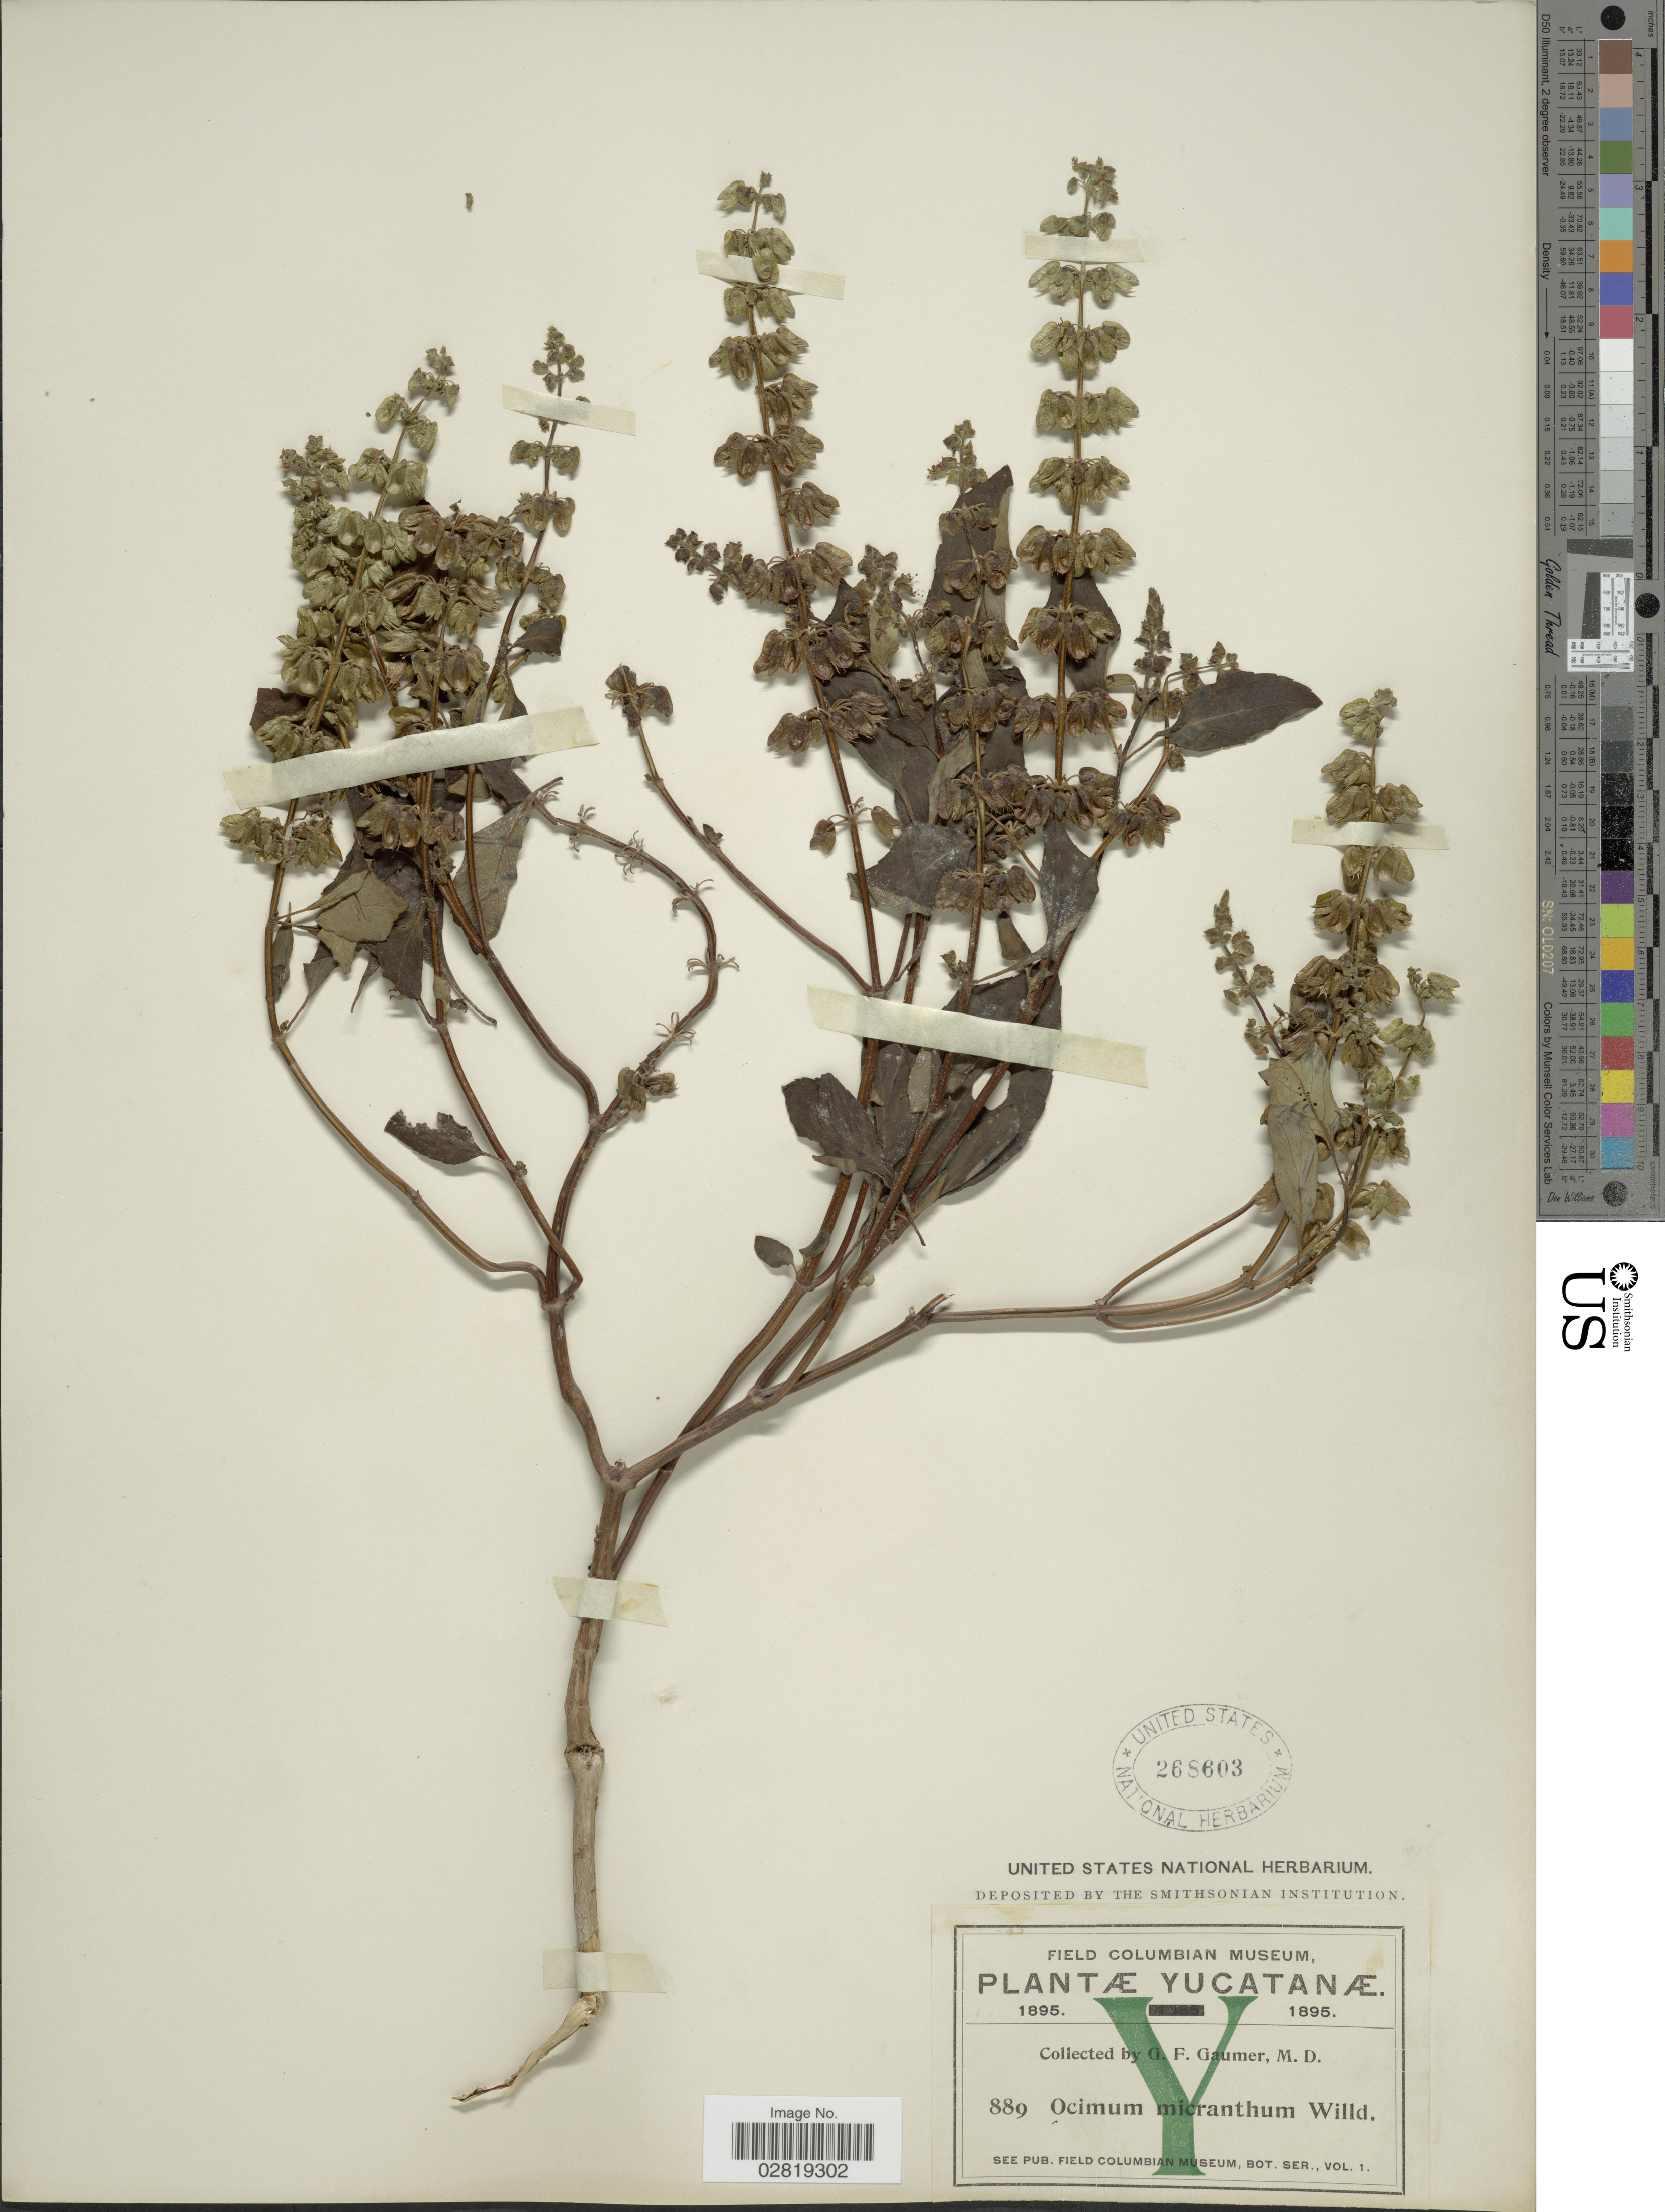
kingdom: Plantae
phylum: Tracheophyta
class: Magnoliopsida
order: Lamiales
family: Lamiaceae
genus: Ocimum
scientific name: Ocimum campechianum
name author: Mill.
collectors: G. F. Gaumer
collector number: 889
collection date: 1895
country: Mexico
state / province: Yucatán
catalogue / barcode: US 268603